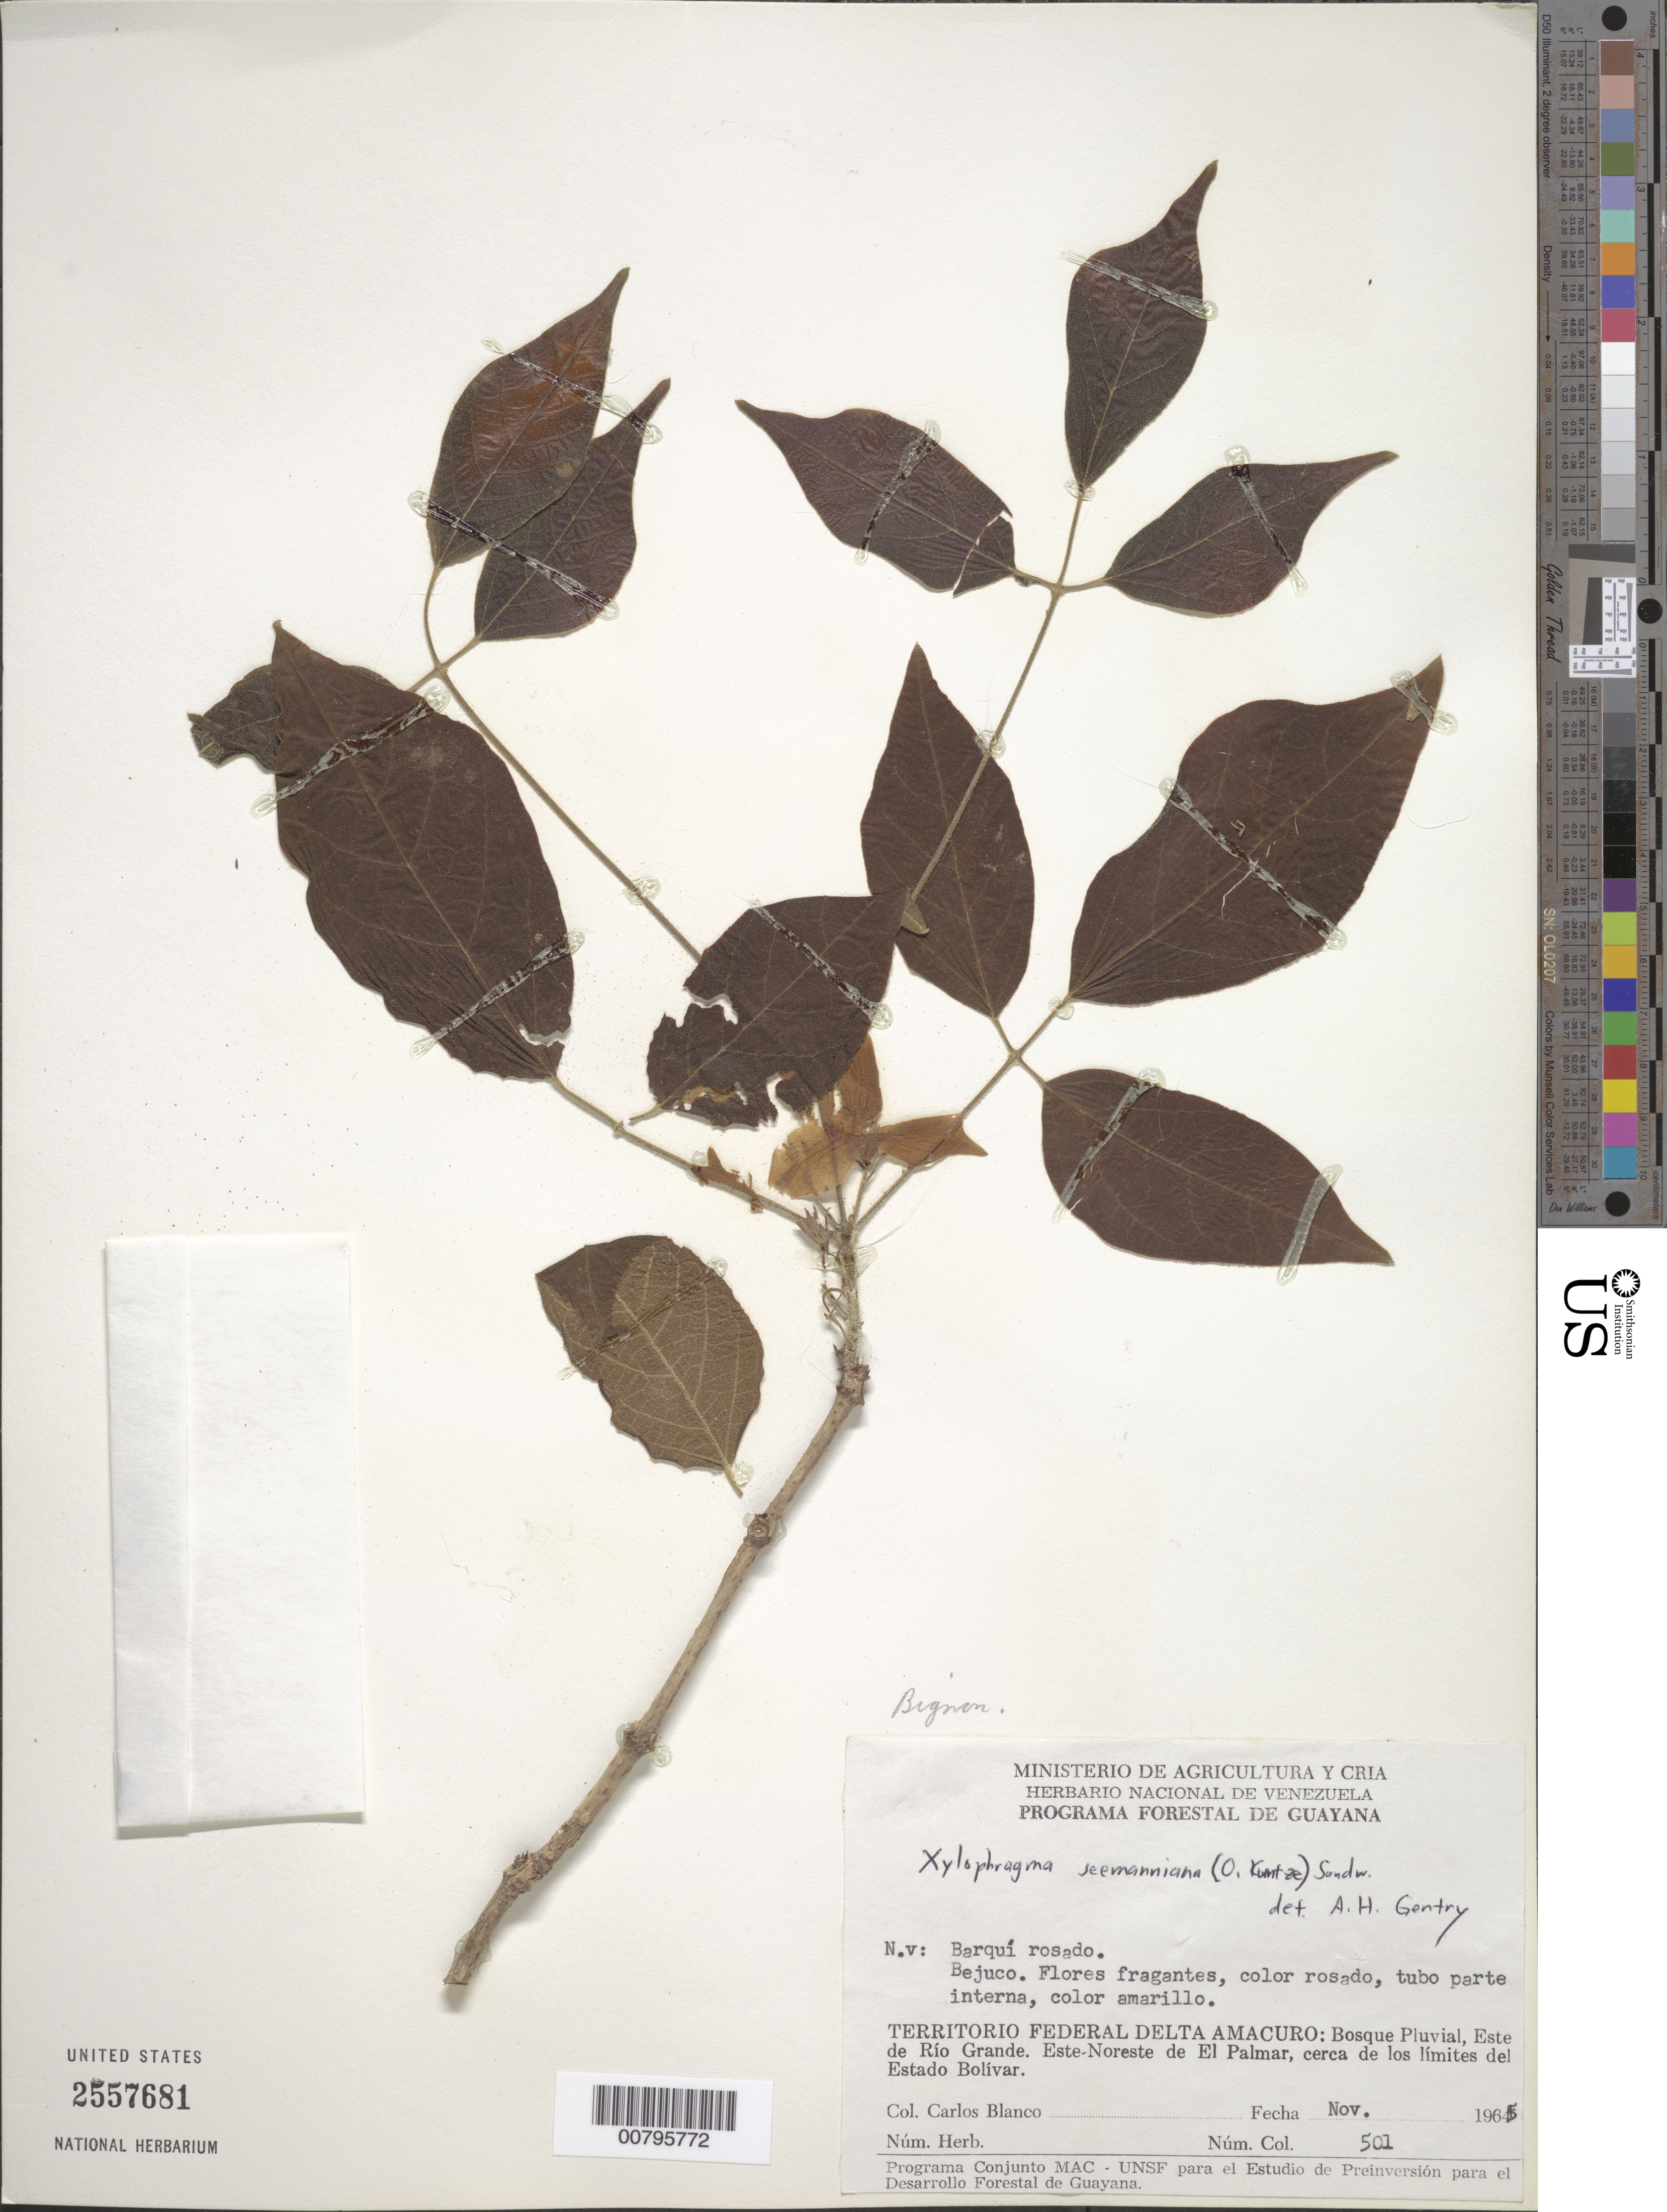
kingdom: Plantae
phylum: Tracheophyta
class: Magnoliopsida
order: Lamiales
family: Bignoniaceae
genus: Xylophragma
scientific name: Xylophragma seemannianum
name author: (Kuntze) Sandwith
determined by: Gentry, A. H.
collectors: C. A. Blanco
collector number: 501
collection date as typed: Nov-65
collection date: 1965-11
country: Venezuela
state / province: Delta Amacuro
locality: Río Grande, Este de; Este-Noreste de El Palmar, cerca de los limites del Estado Bolívar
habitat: Rainforest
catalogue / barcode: US 2557681